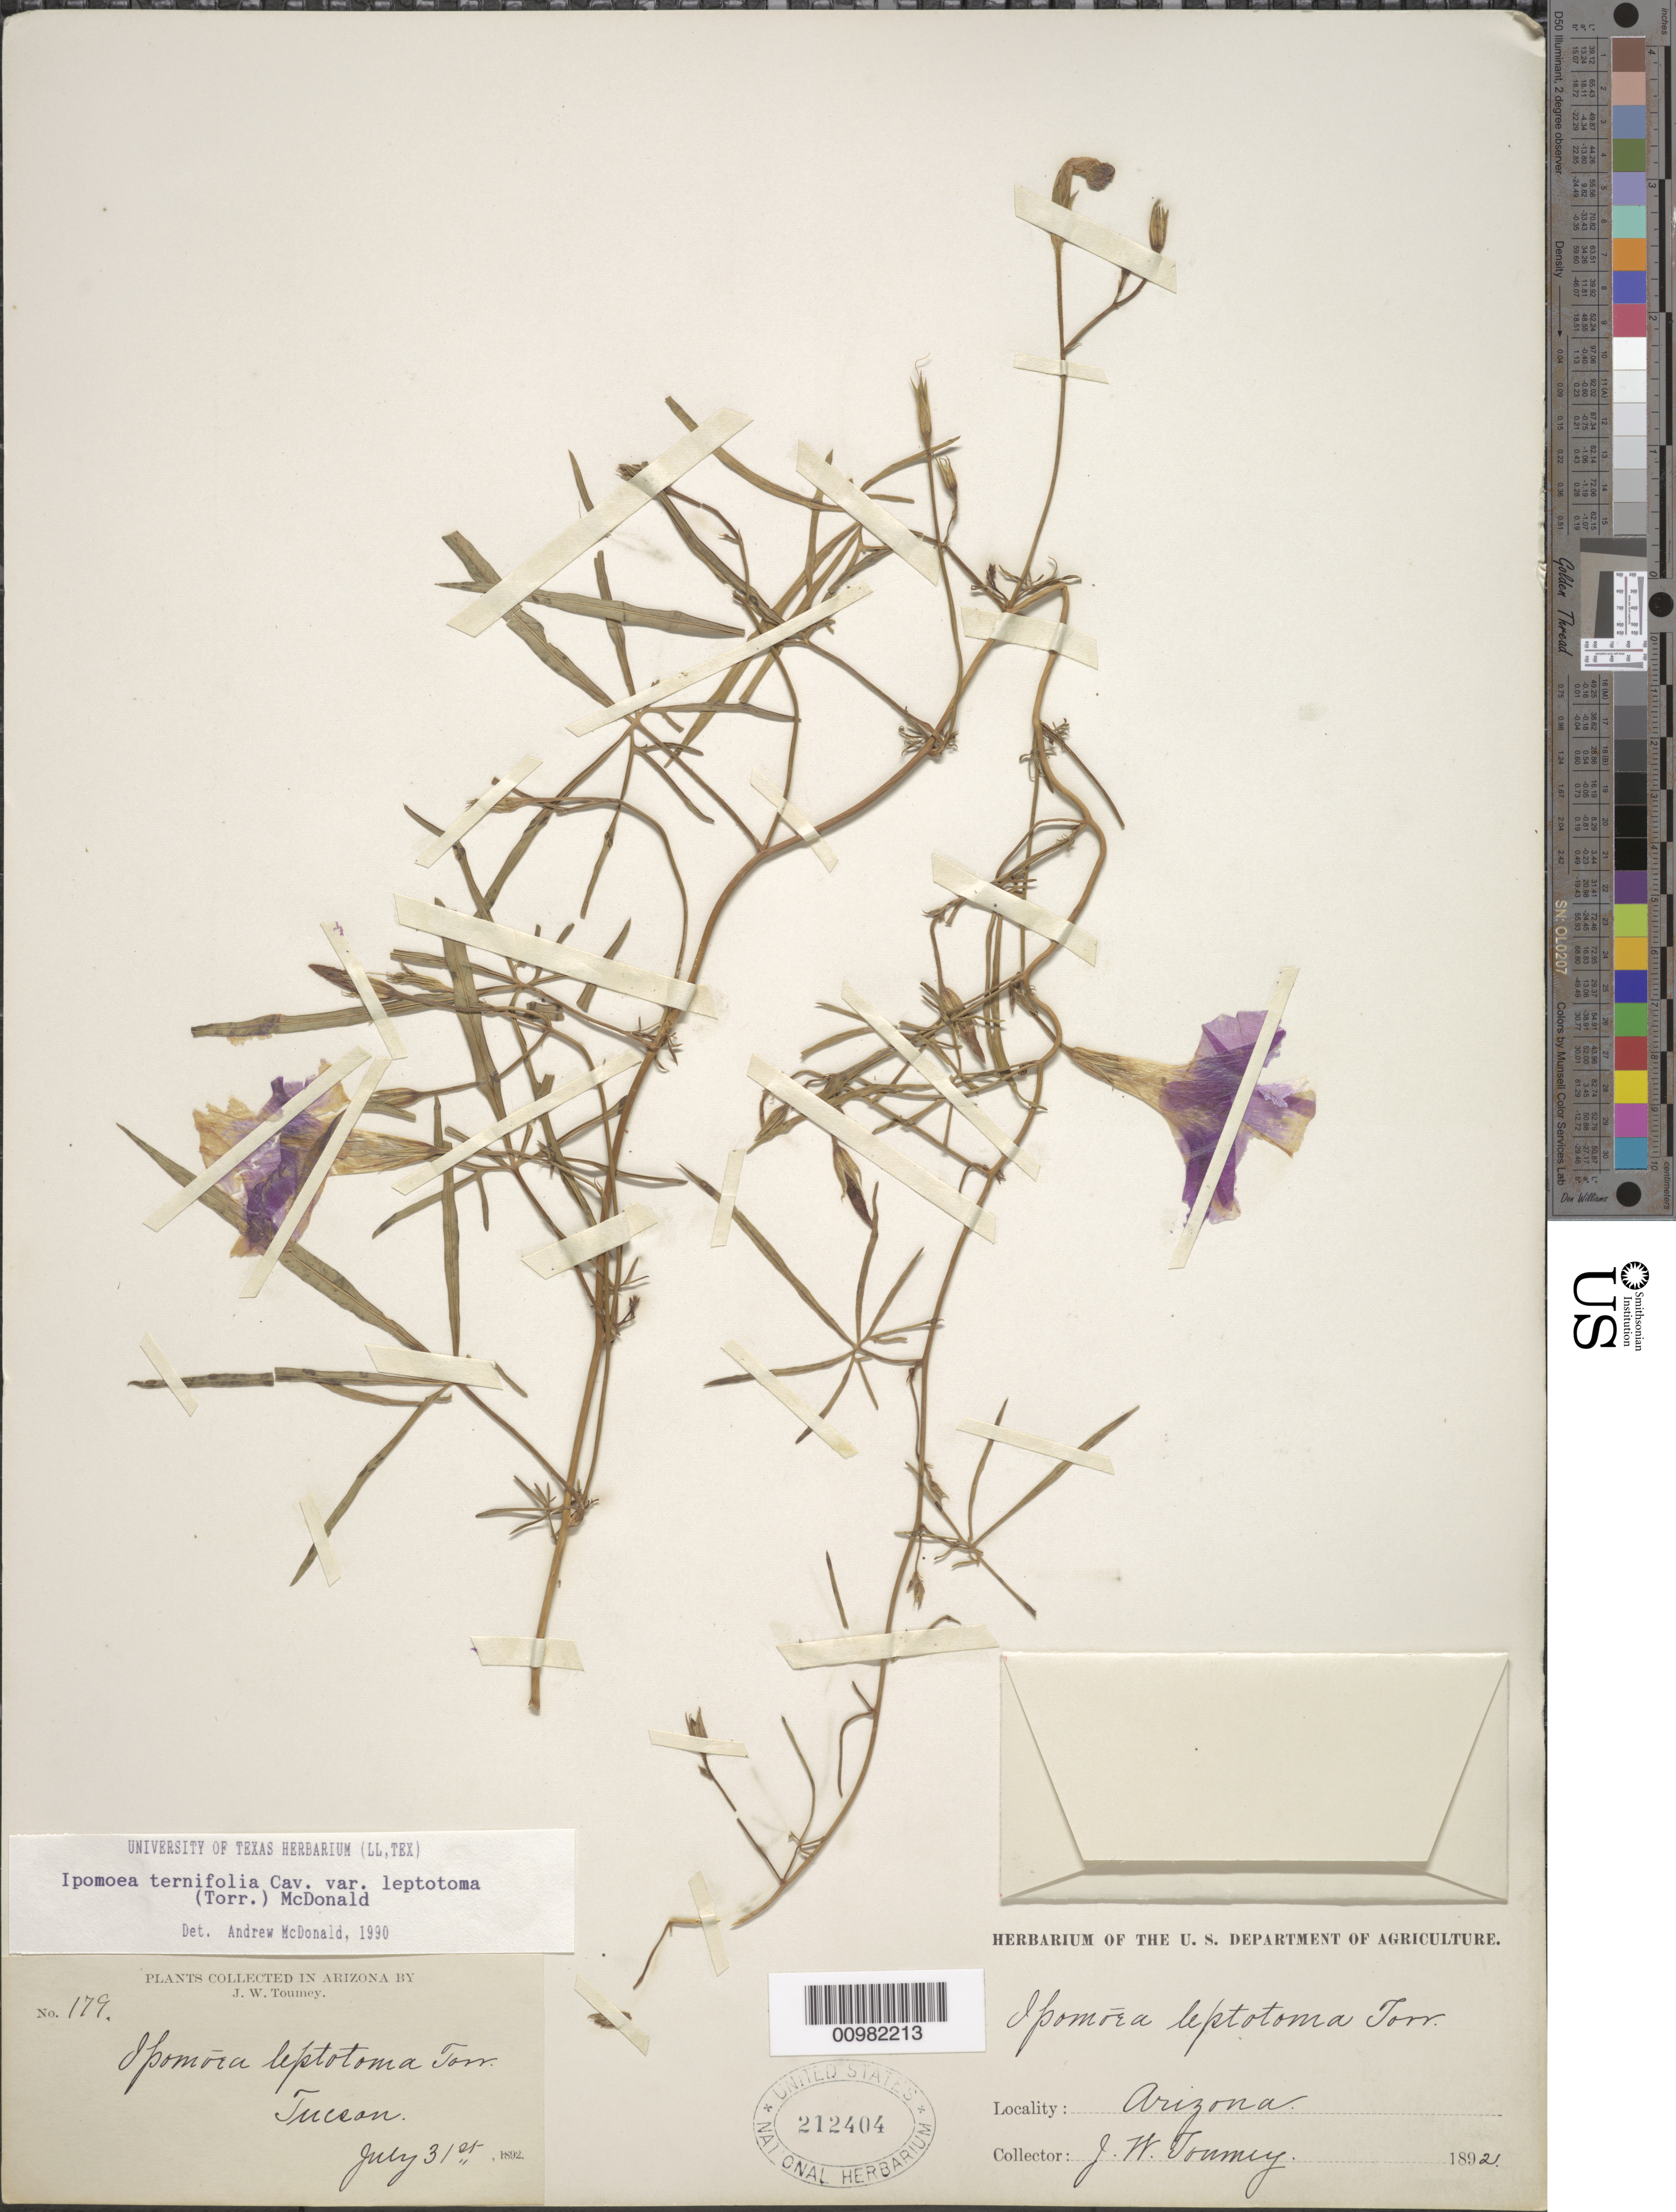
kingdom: Plantae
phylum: Tracheophyta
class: Magnoliopsida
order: Solanales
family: Convolvulaceae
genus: Ipomoea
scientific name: Ipomoea ternifolia var. leptotoma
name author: (Torr.) J.A. McDonald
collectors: J. W. Toumey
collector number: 179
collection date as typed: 31 Jul 1892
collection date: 1892-07-31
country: United States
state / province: Arizona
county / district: Pima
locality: Tucson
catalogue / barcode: US 212404